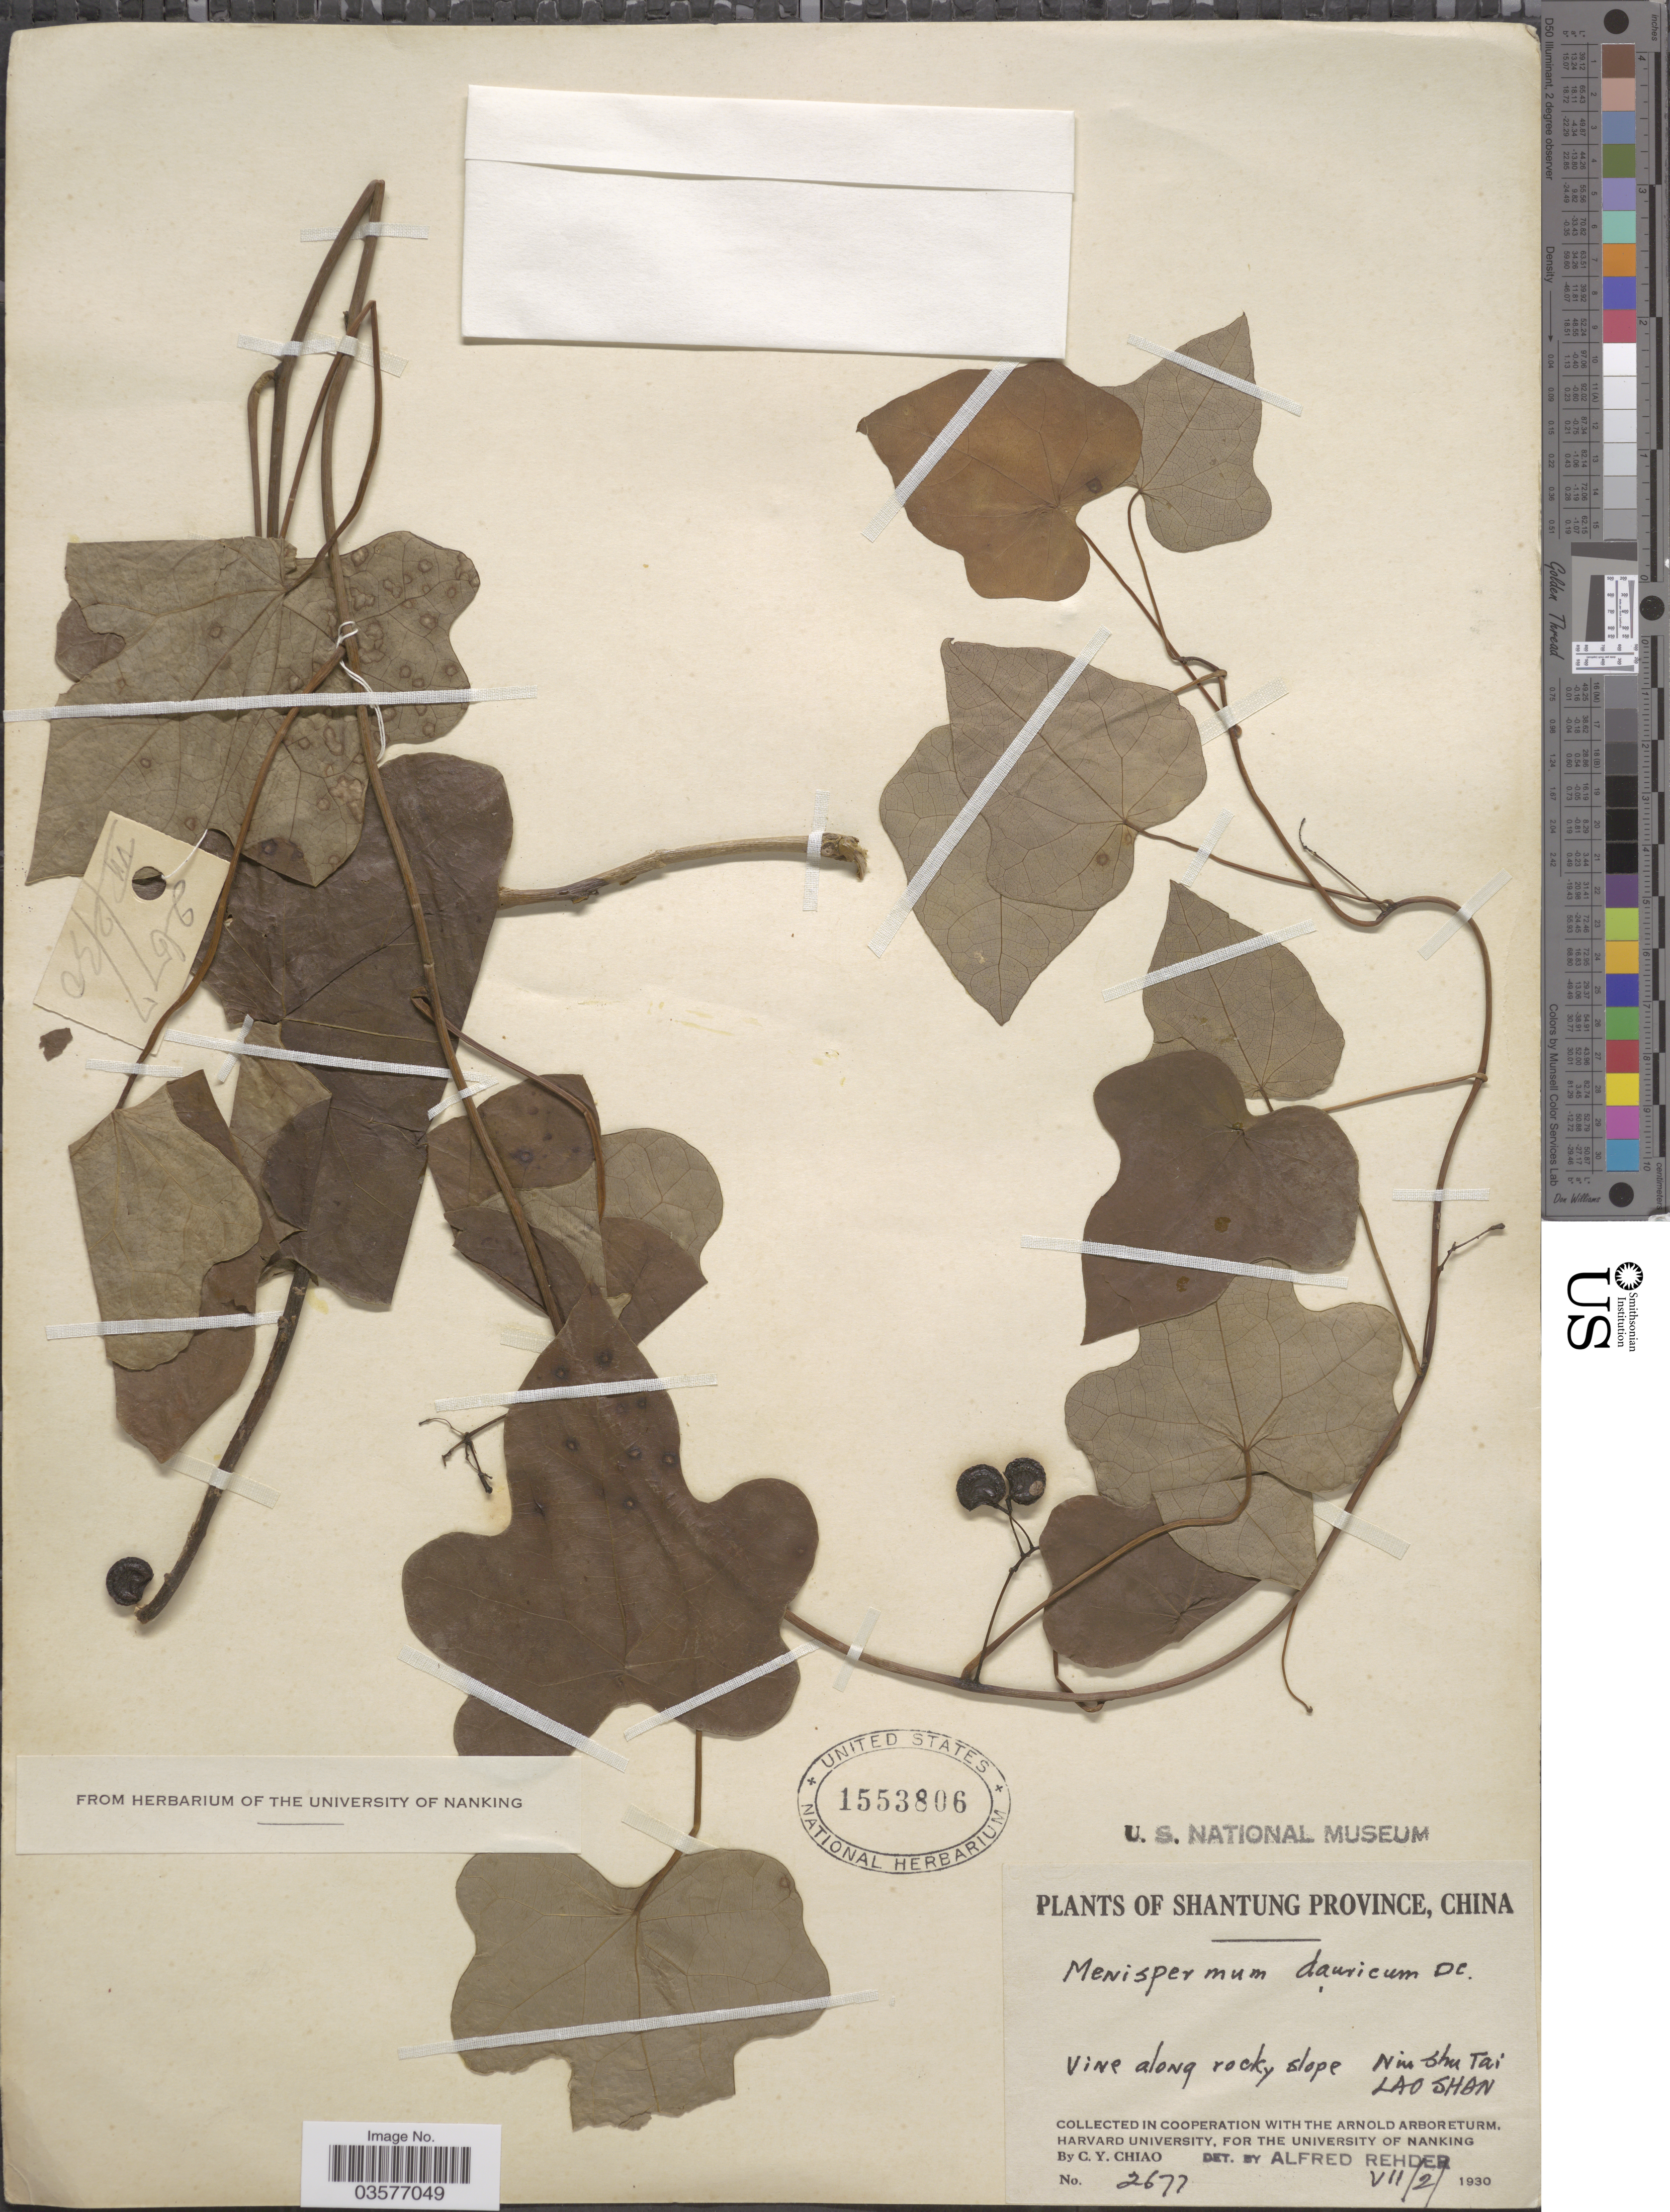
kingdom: Plantae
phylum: Tracheophyta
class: Magnoliopsida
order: Ranunculales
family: Menispermaceae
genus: Menispermum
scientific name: Menispermum dauricum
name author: DC.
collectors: C. Y. Chiao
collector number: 2677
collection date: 1930-07-02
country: China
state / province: Shandong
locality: Niu Shu Tai. Lao Shan.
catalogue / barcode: US 1553806